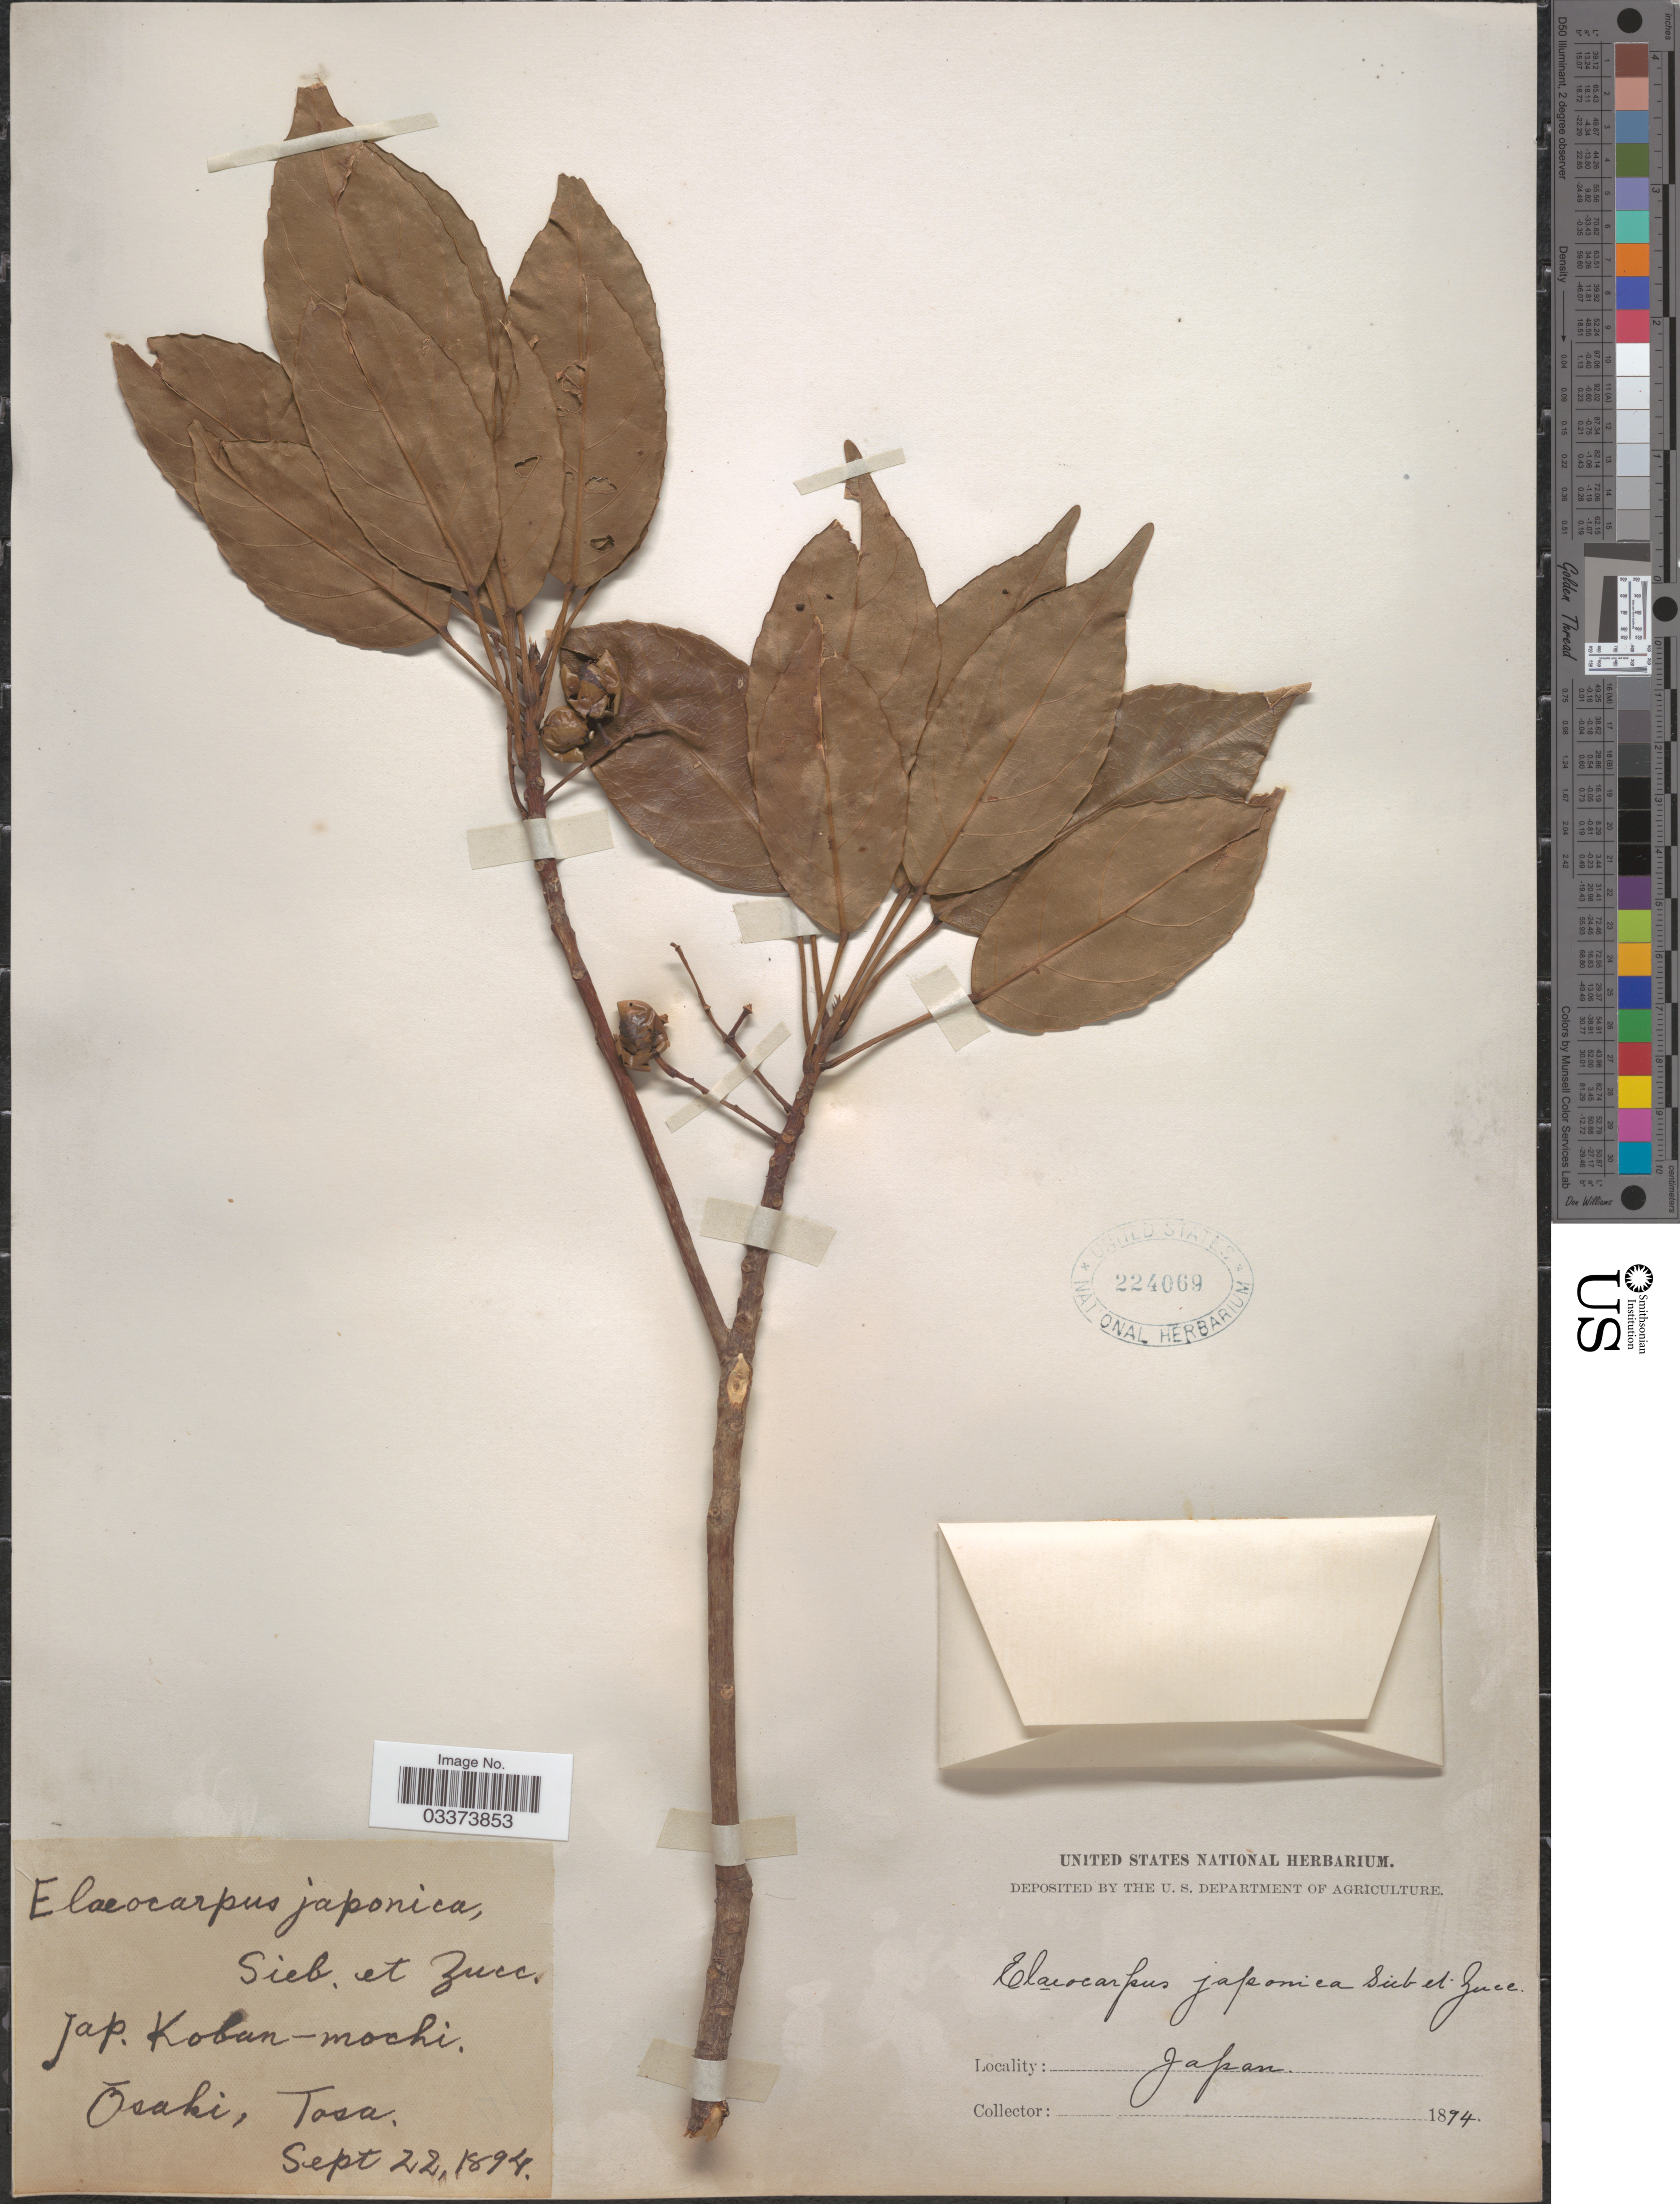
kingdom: Plantae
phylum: Tracheophyta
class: Magnoliopsida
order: Oxalidales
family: Elaeocarpaceae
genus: Elaeocarpus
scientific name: Elaeocarpus japonicus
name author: Siebold & Zucc.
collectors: ex herb. United States National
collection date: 1894-09-22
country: Japan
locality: Ōsaki, Tosa.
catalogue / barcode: US 224069